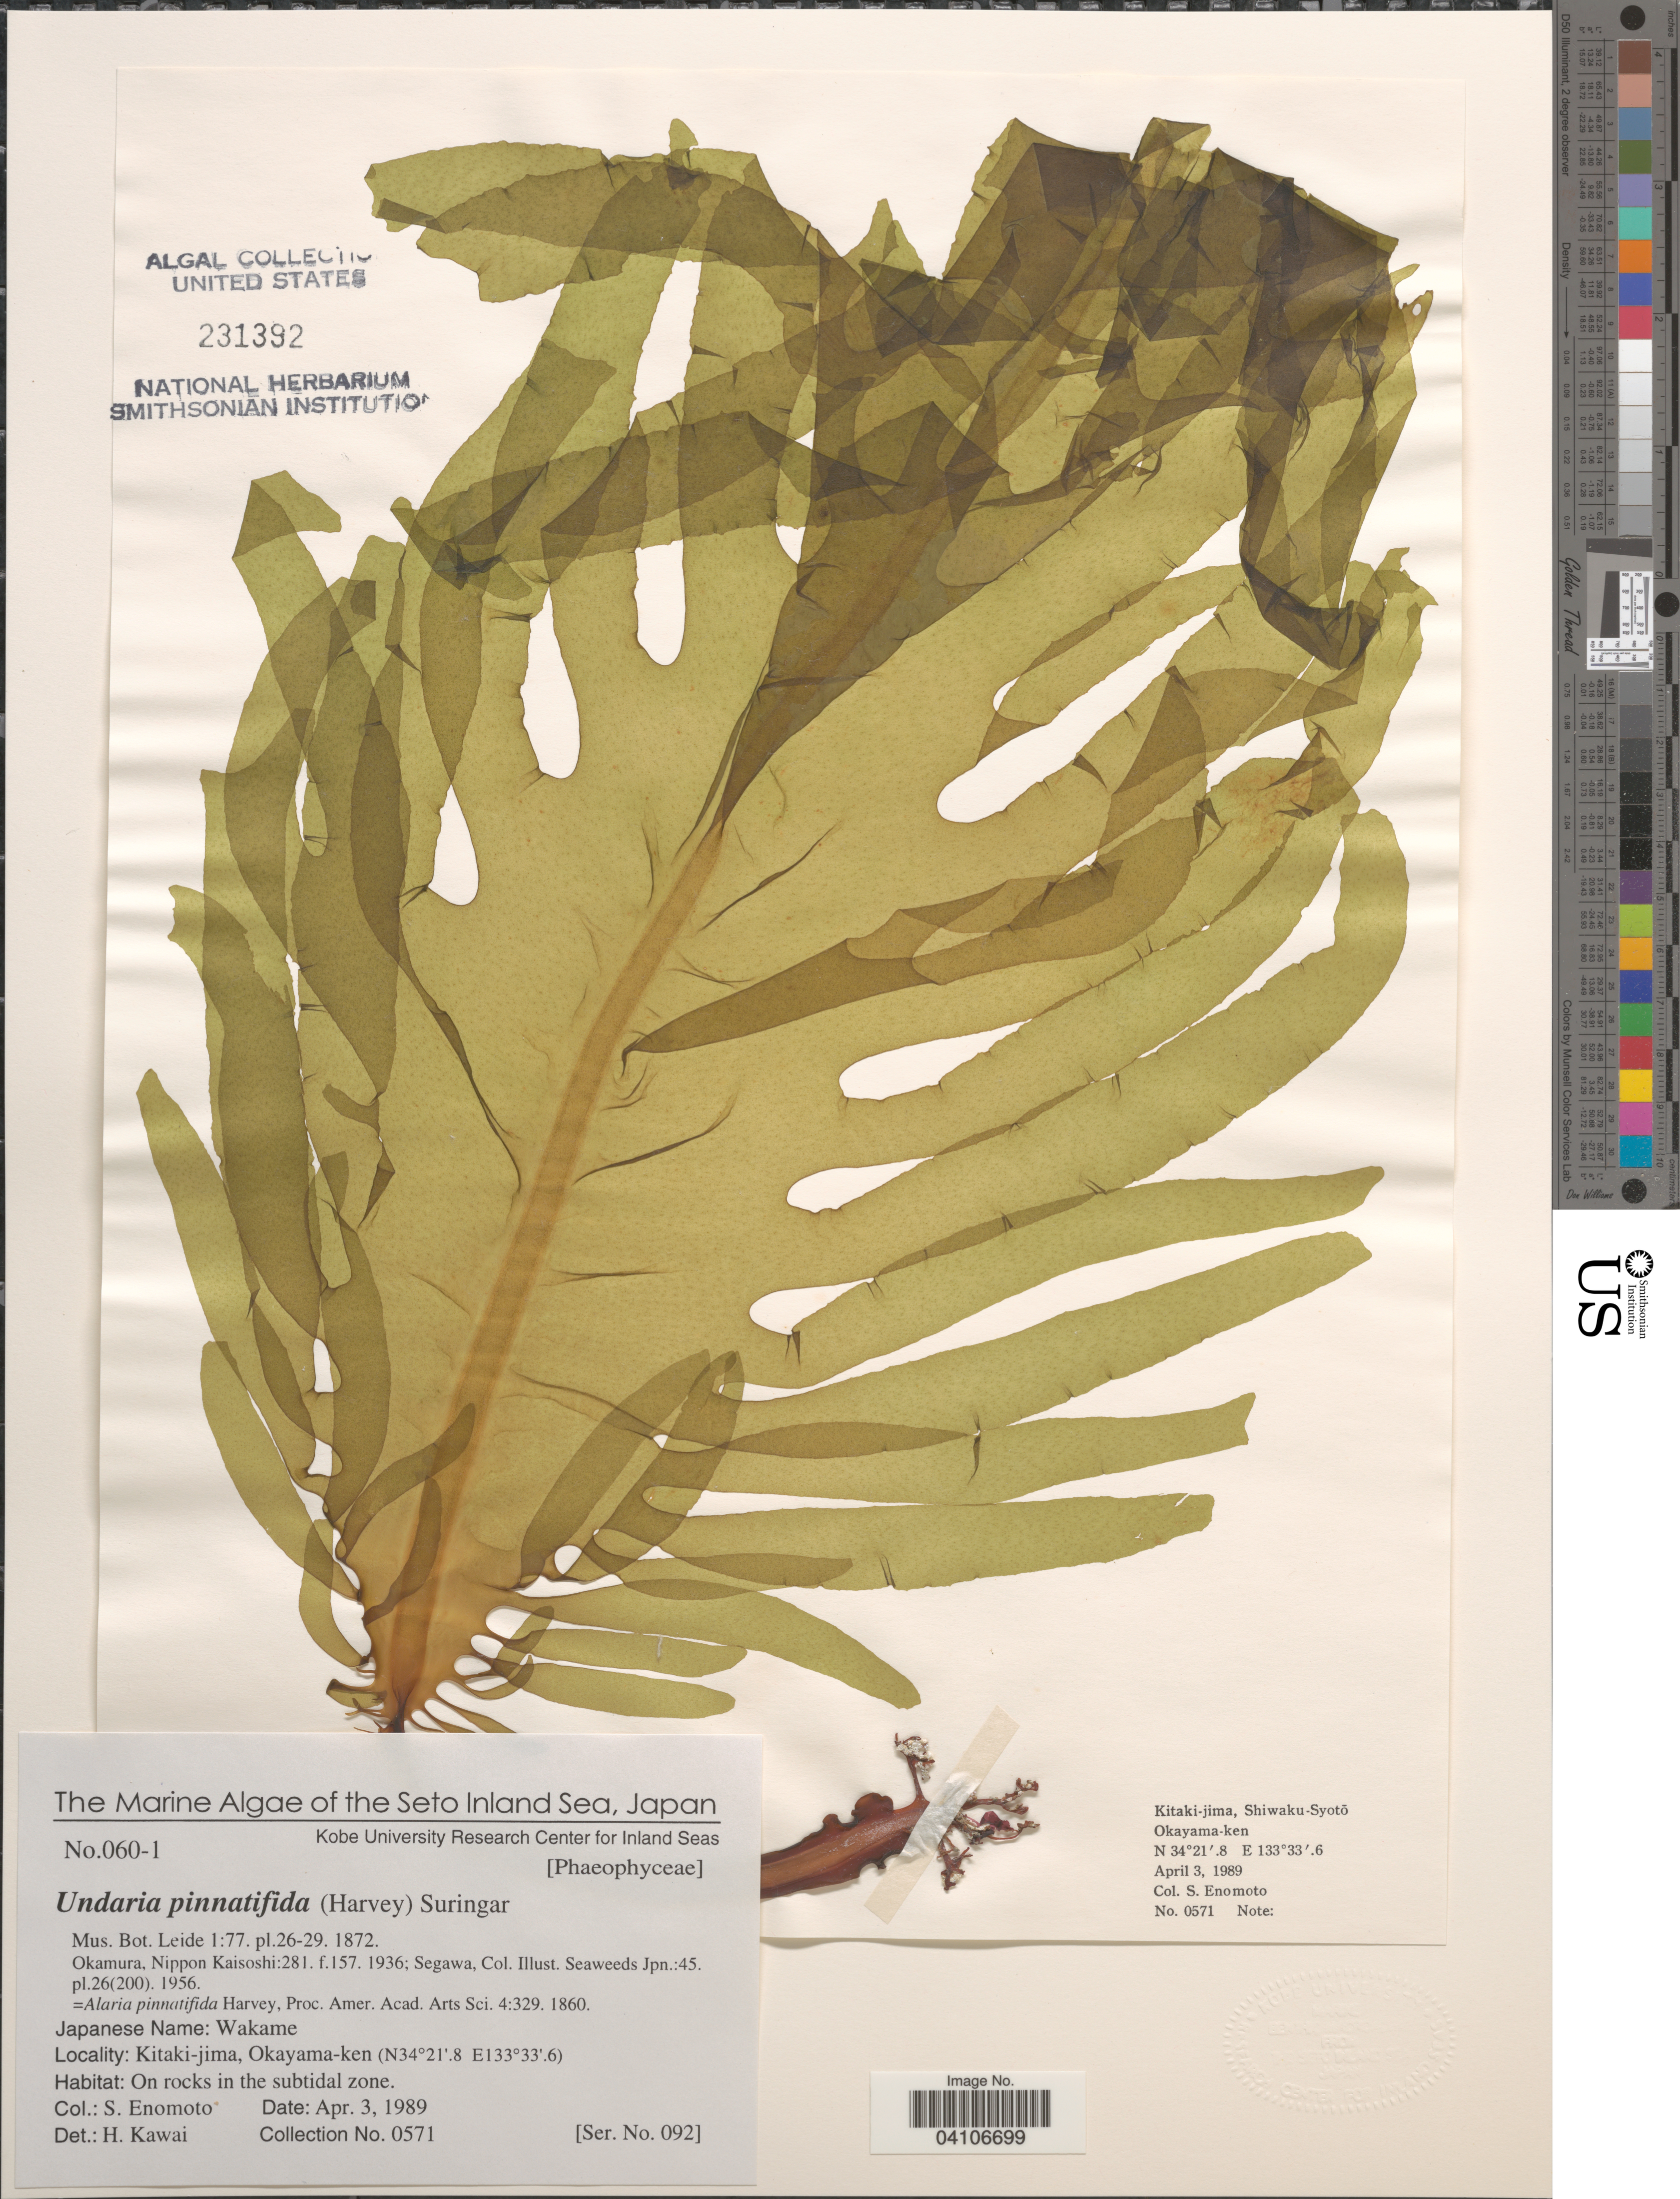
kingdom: Chromista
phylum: Ochrophyta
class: Phaeophyceae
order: Laminariales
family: Alariaceae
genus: Undaria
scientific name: Undaria pinnatifida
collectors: S. Enomoto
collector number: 0571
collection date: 1989-04-03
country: Japan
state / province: Okayama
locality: The Seto Inland Sea. Kitaki-jima, Okayama-ken.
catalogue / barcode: US 231392